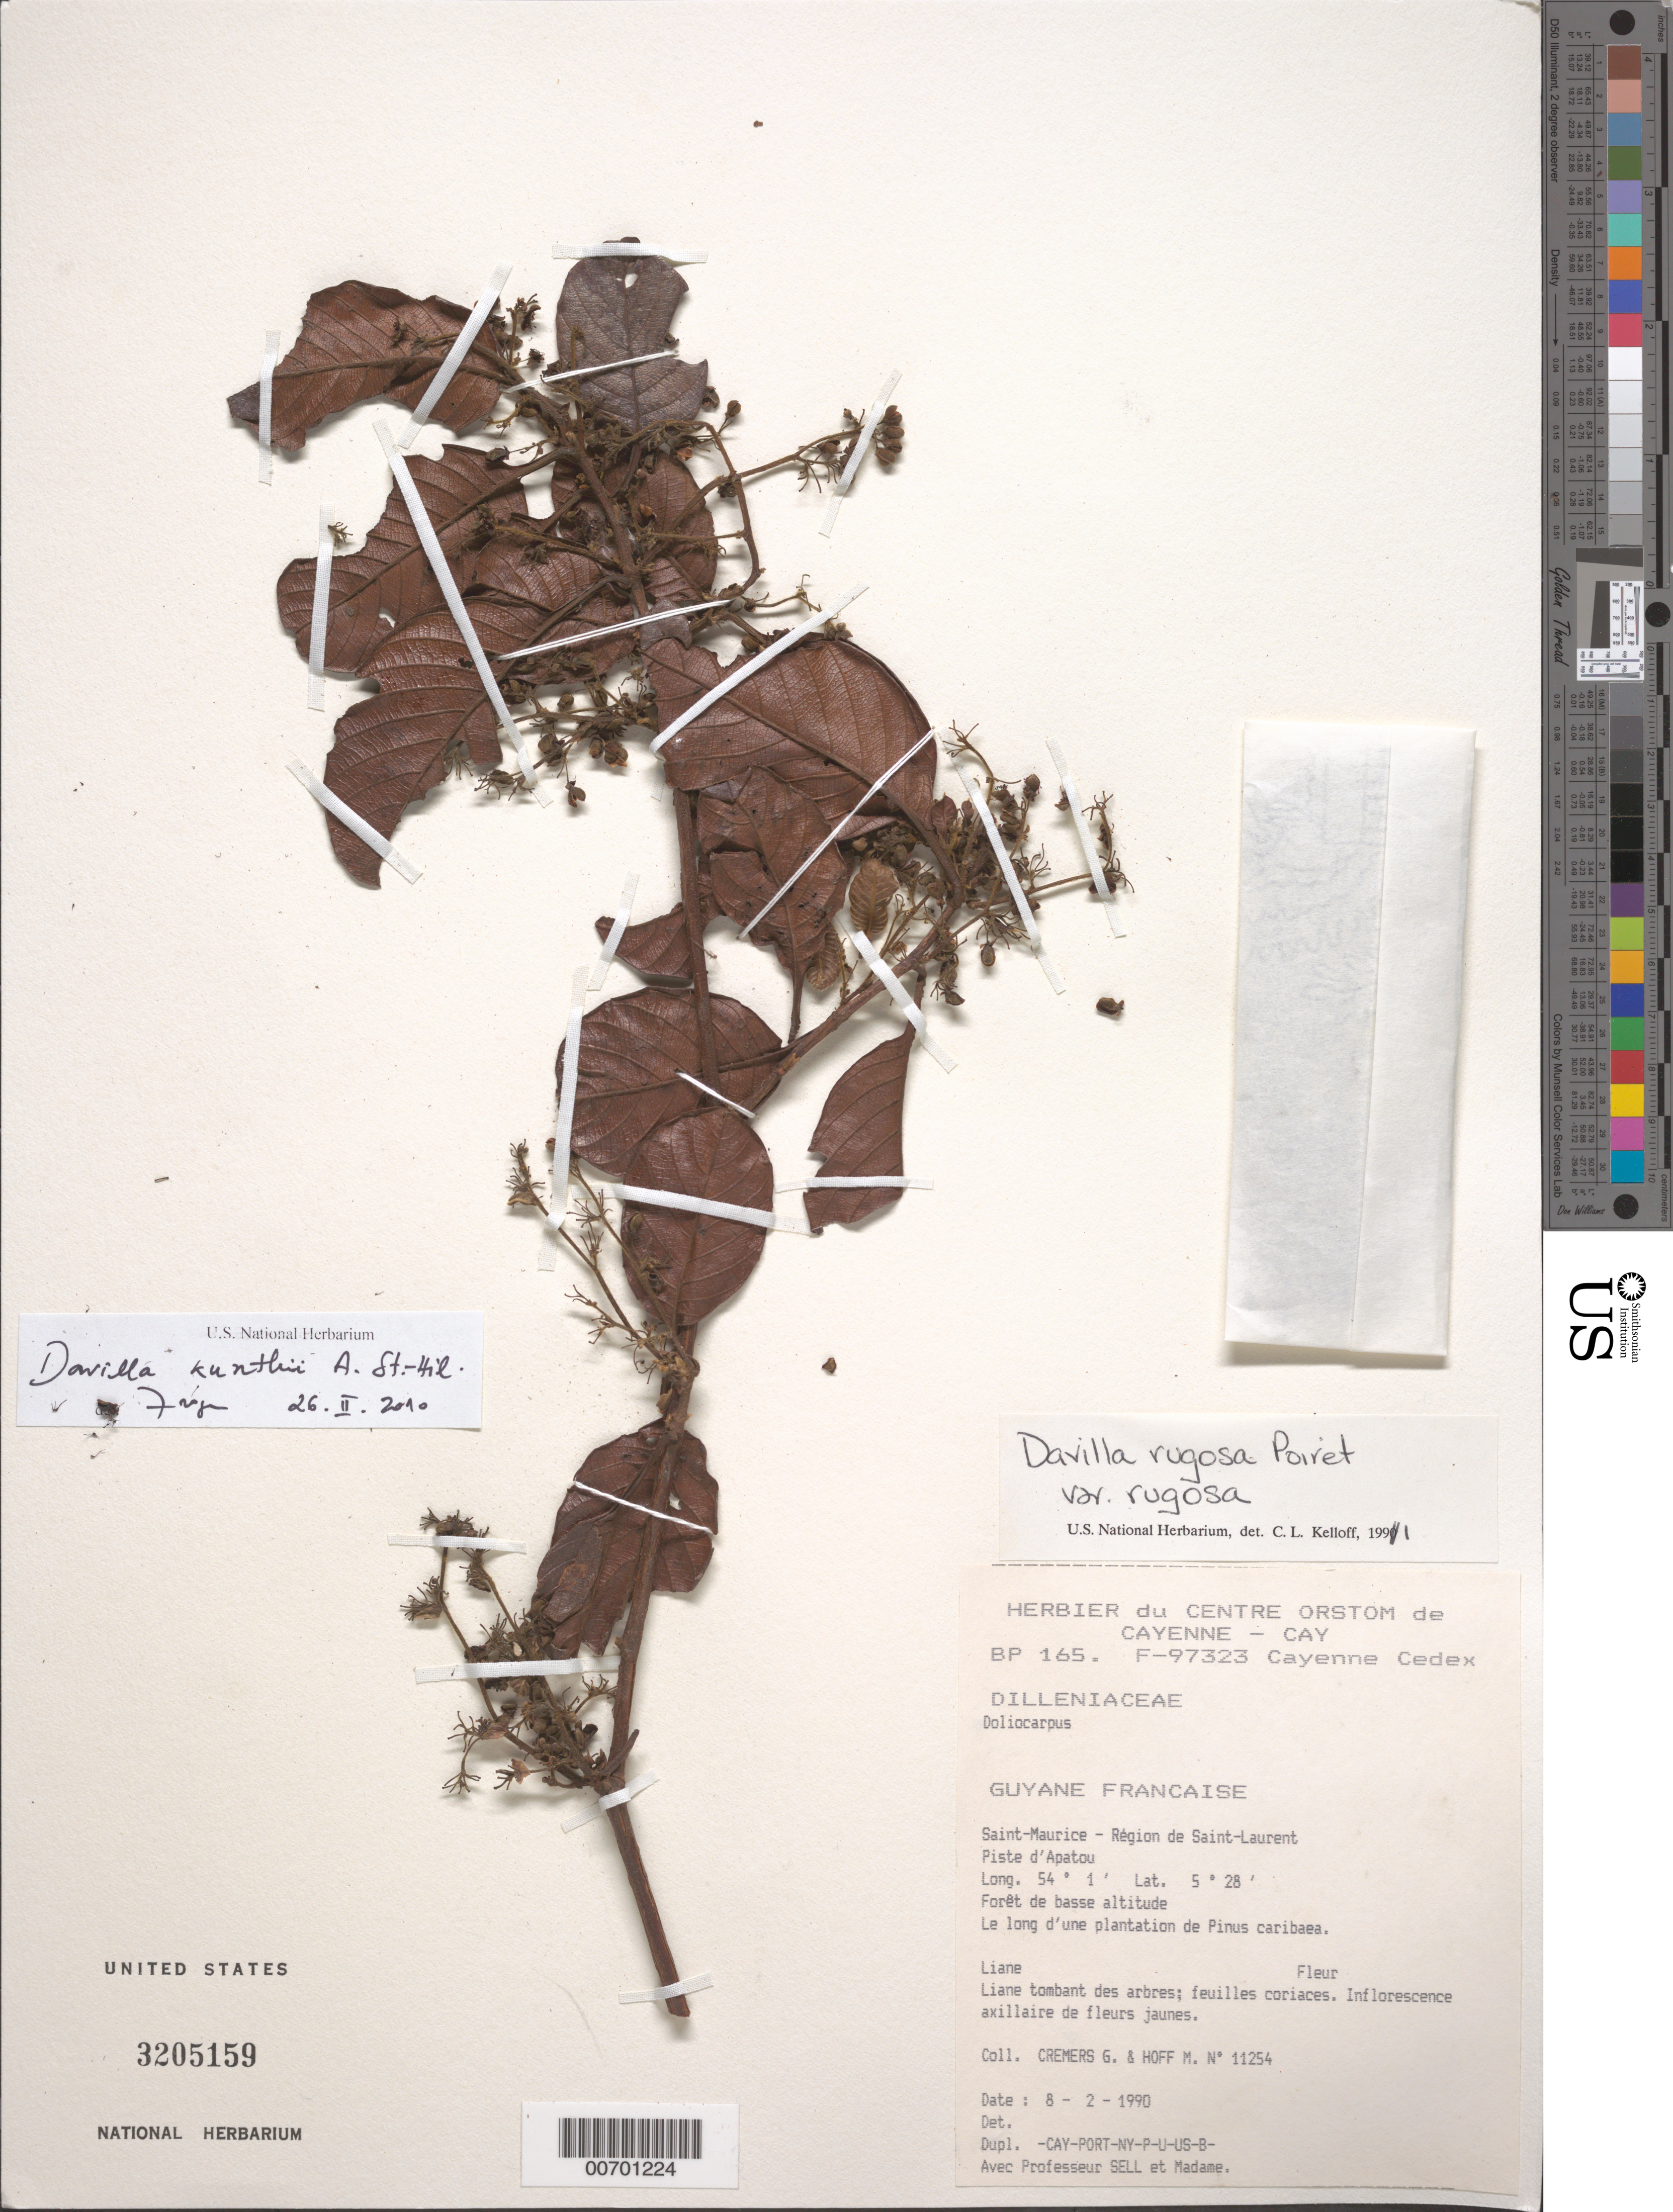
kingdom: Plantae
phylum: Tracheophyta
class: Magnoliopsida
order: Dilleniales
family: Dilleniaceae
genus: Davilla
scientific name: Davilla kunthii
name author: A. St.-Hil.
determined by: de Fraga, --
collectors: G. Cremers & M. Hoff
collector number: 11254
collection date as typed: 8-Feb-90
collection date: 1990-02-08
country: French Guiana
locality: Saint-Maurice, région de Saint-Laurent, Piste d'Apatou. Le long d'une plantation de Pinus caribaea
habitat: Low altitude forest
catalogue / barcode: US 3205159